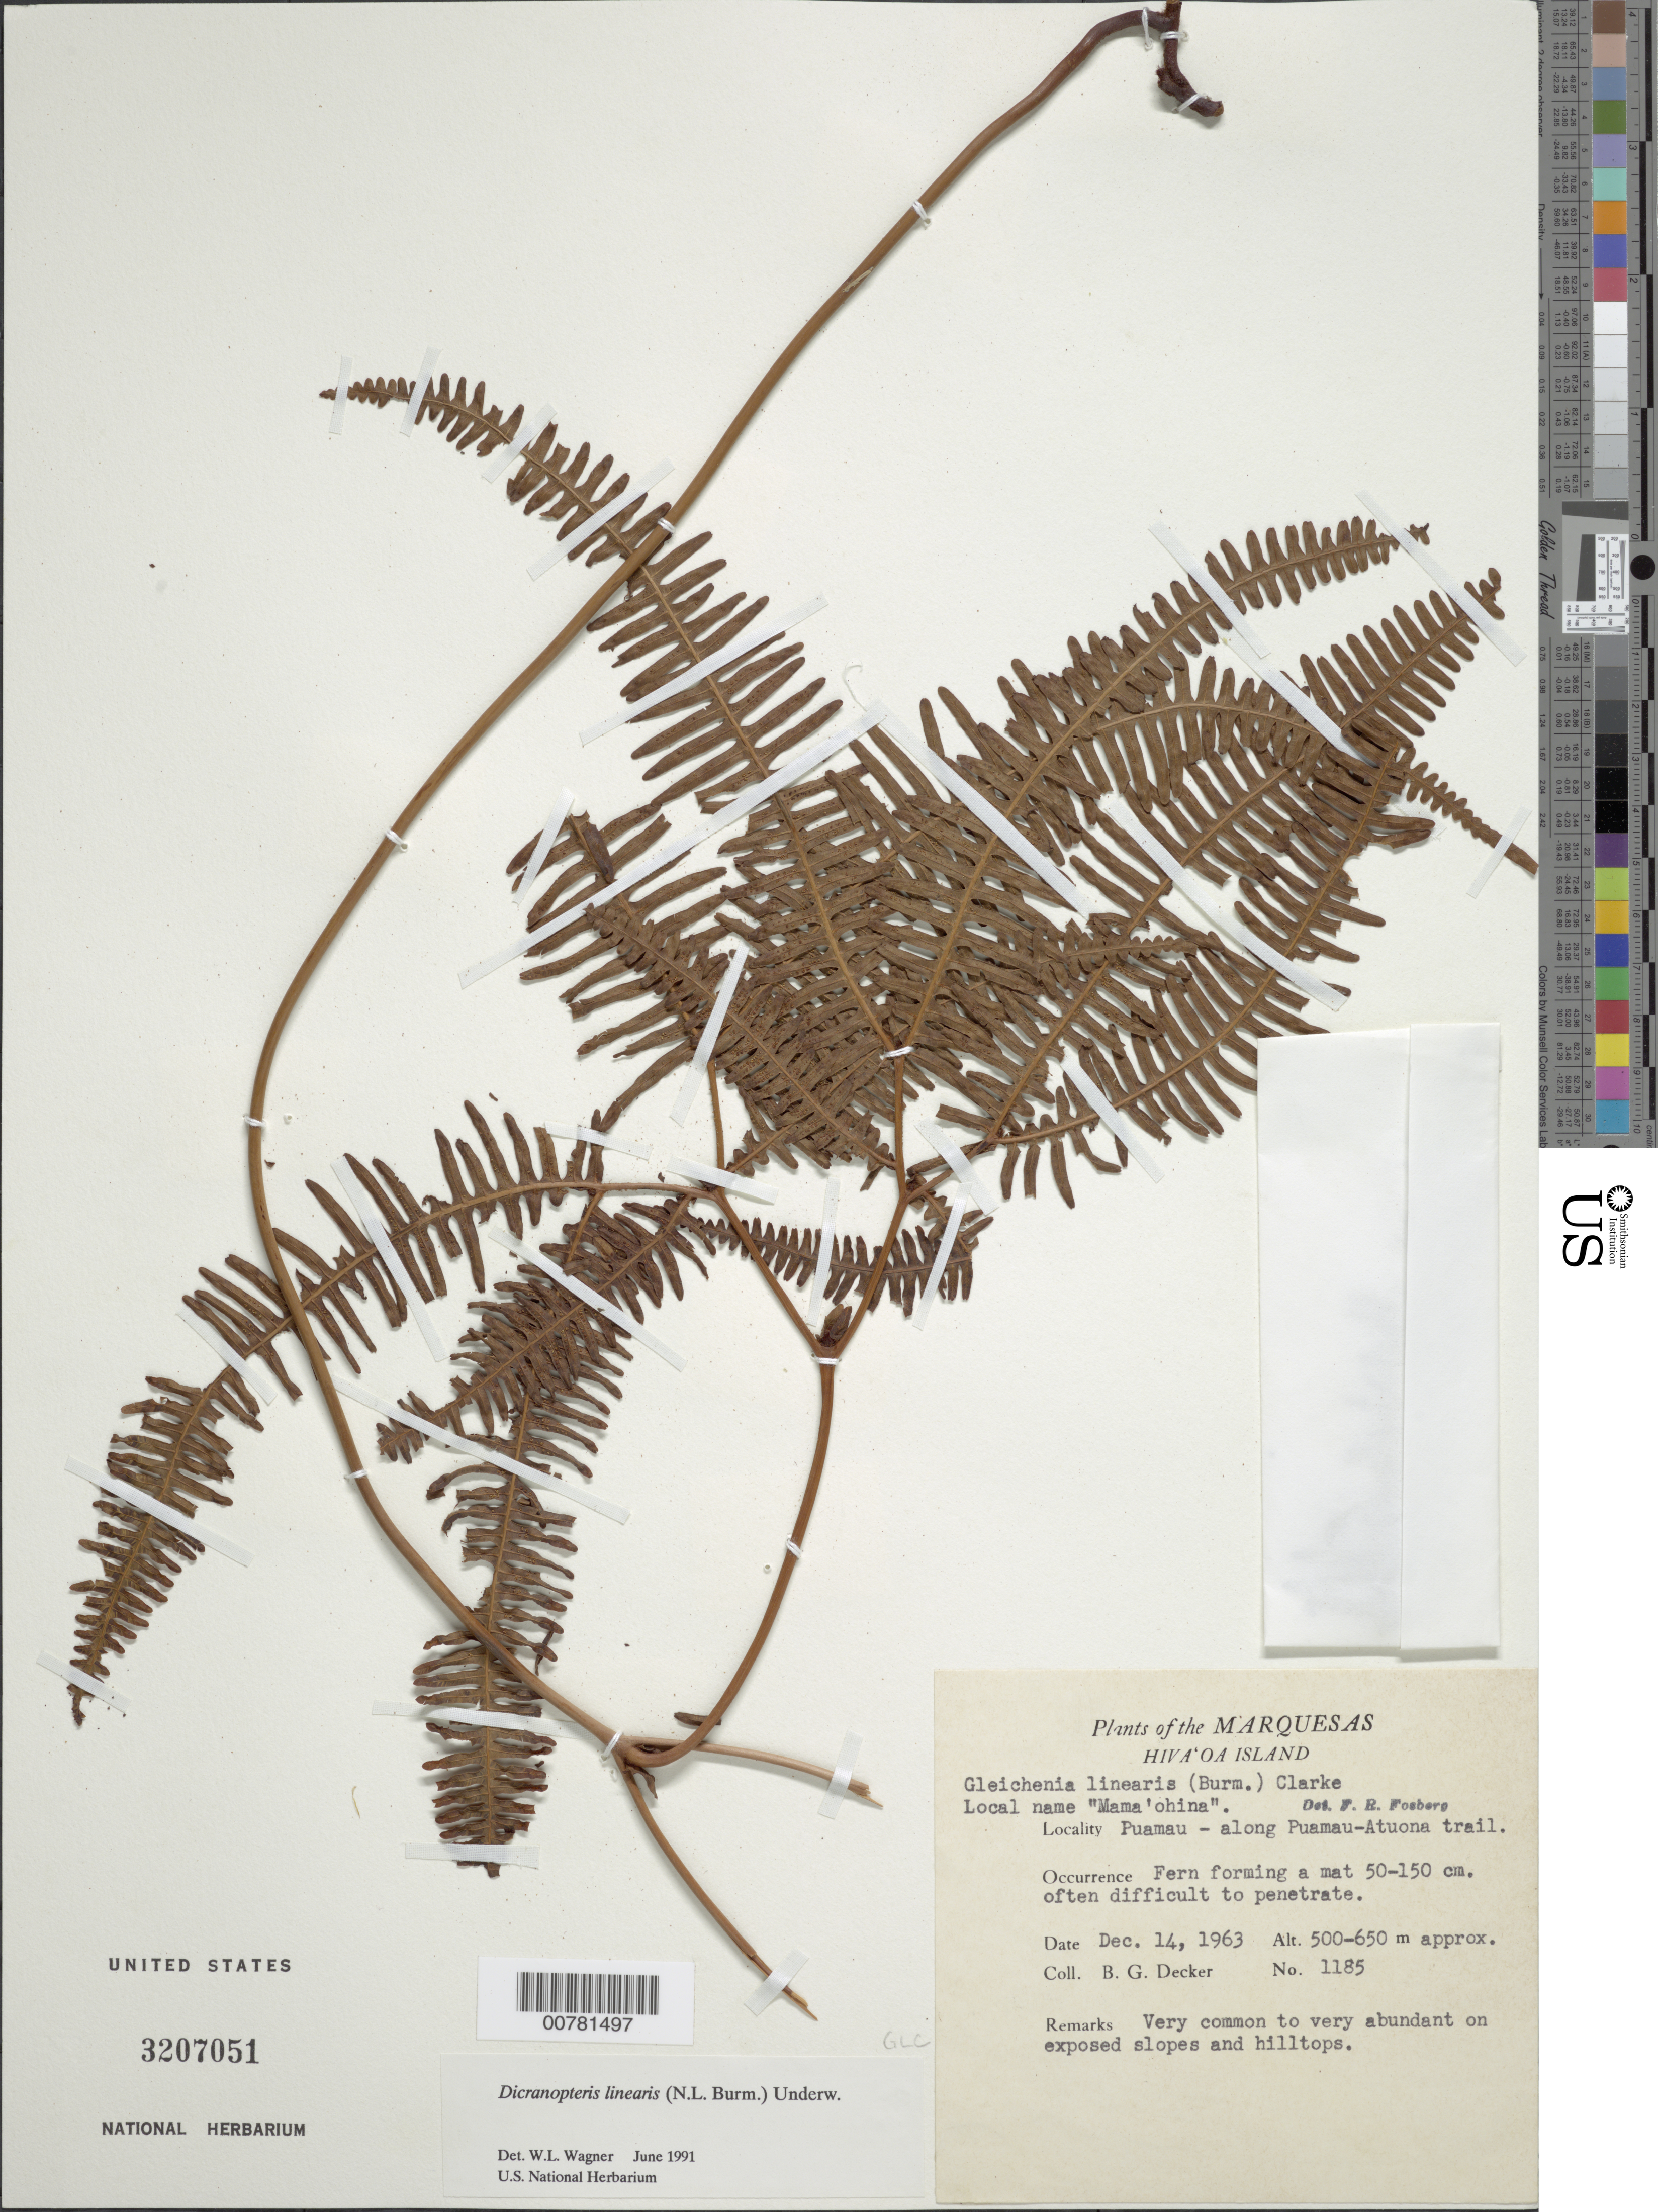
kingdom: Plantae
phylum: Tracheophyta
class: Polypodiopsida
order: Gleicheniales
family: Gleicheniaceae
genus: Dicranopteris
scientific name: Dicranopteris linearis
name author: (Burm. f.) Underw.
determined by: Wagner, W. L., (BOT), Smithsonian Institution - National Museum of Natural History (UNITED STATES)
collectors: B. G. Decker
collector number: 1185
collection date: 1963-12-14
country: French Polynesia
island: Hiva Oa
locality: Puamau, along Puamau-Atuona Trail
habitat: Very common to very abundant on exposed slopes and hilltops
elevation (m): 500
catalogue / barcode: US 3207051